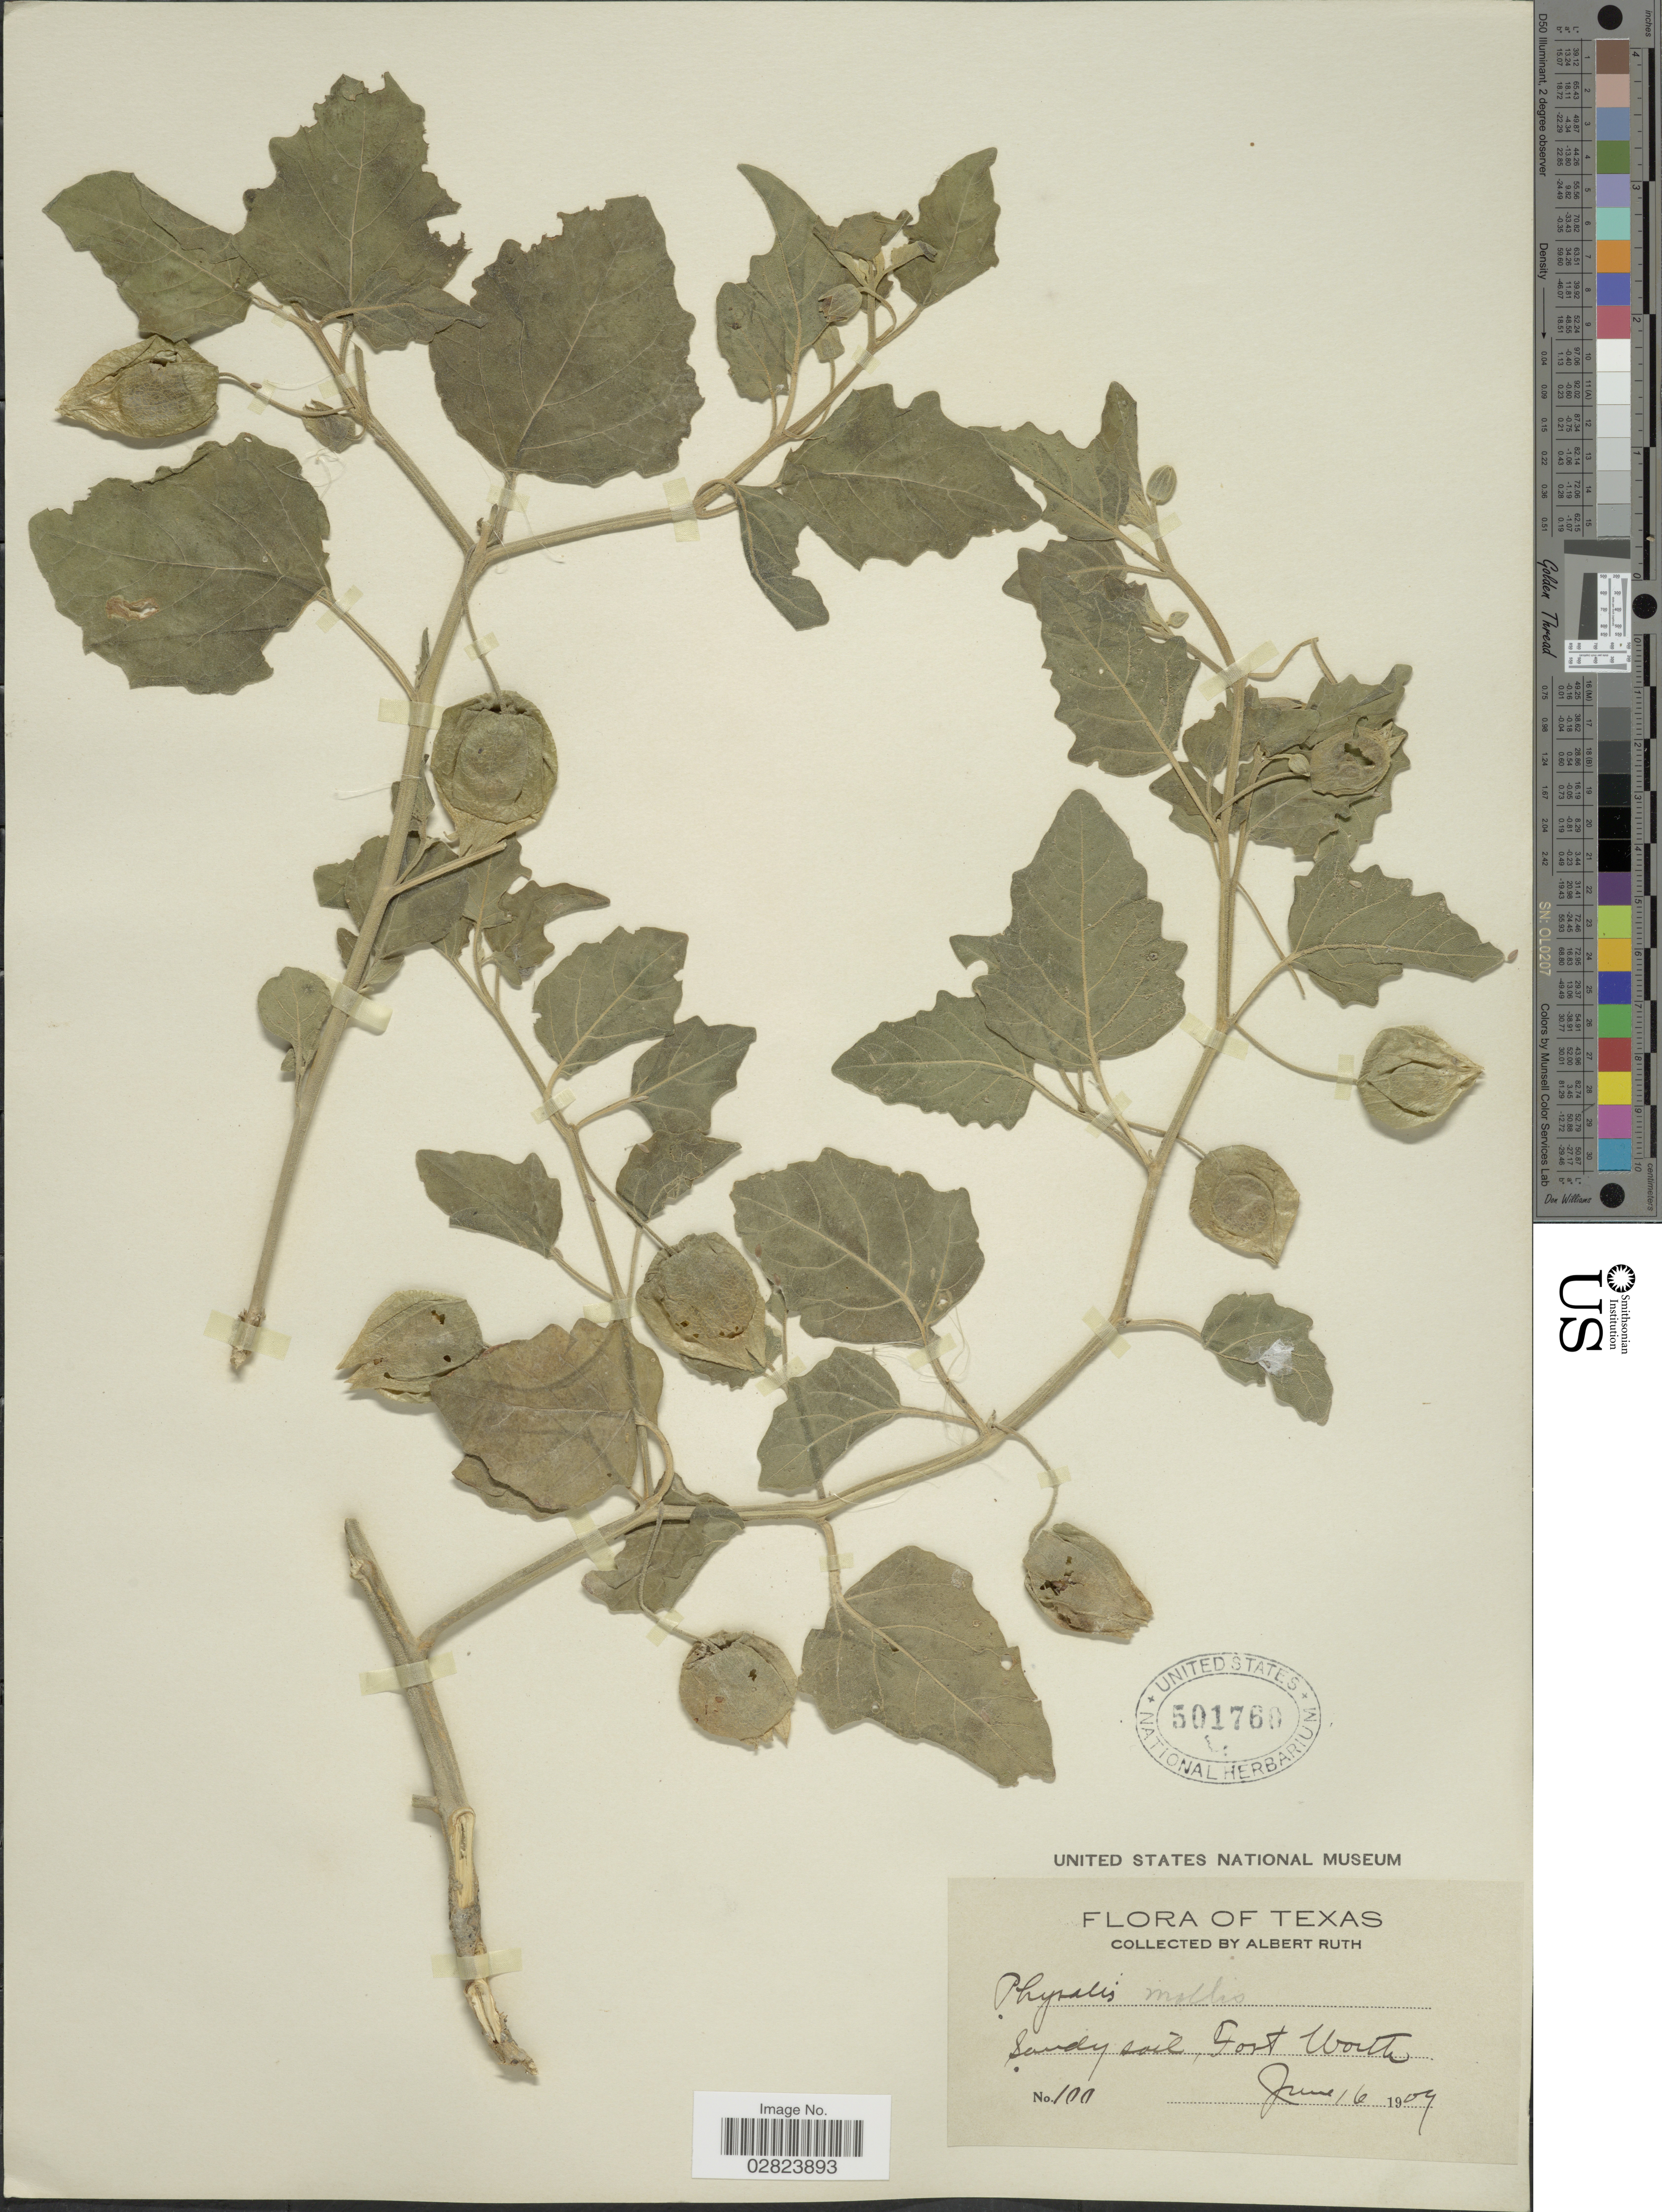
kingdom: Plantae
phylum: Tracheophyta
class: Magnoliopsida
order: Solanales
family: Solanaceae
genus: Physalis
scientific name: Physalis mollis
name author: Nutt.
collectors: A. Ruth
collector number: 100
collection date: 1909-06-16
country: United States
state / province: Texas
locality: Fort Worth.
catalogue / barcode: US 501760